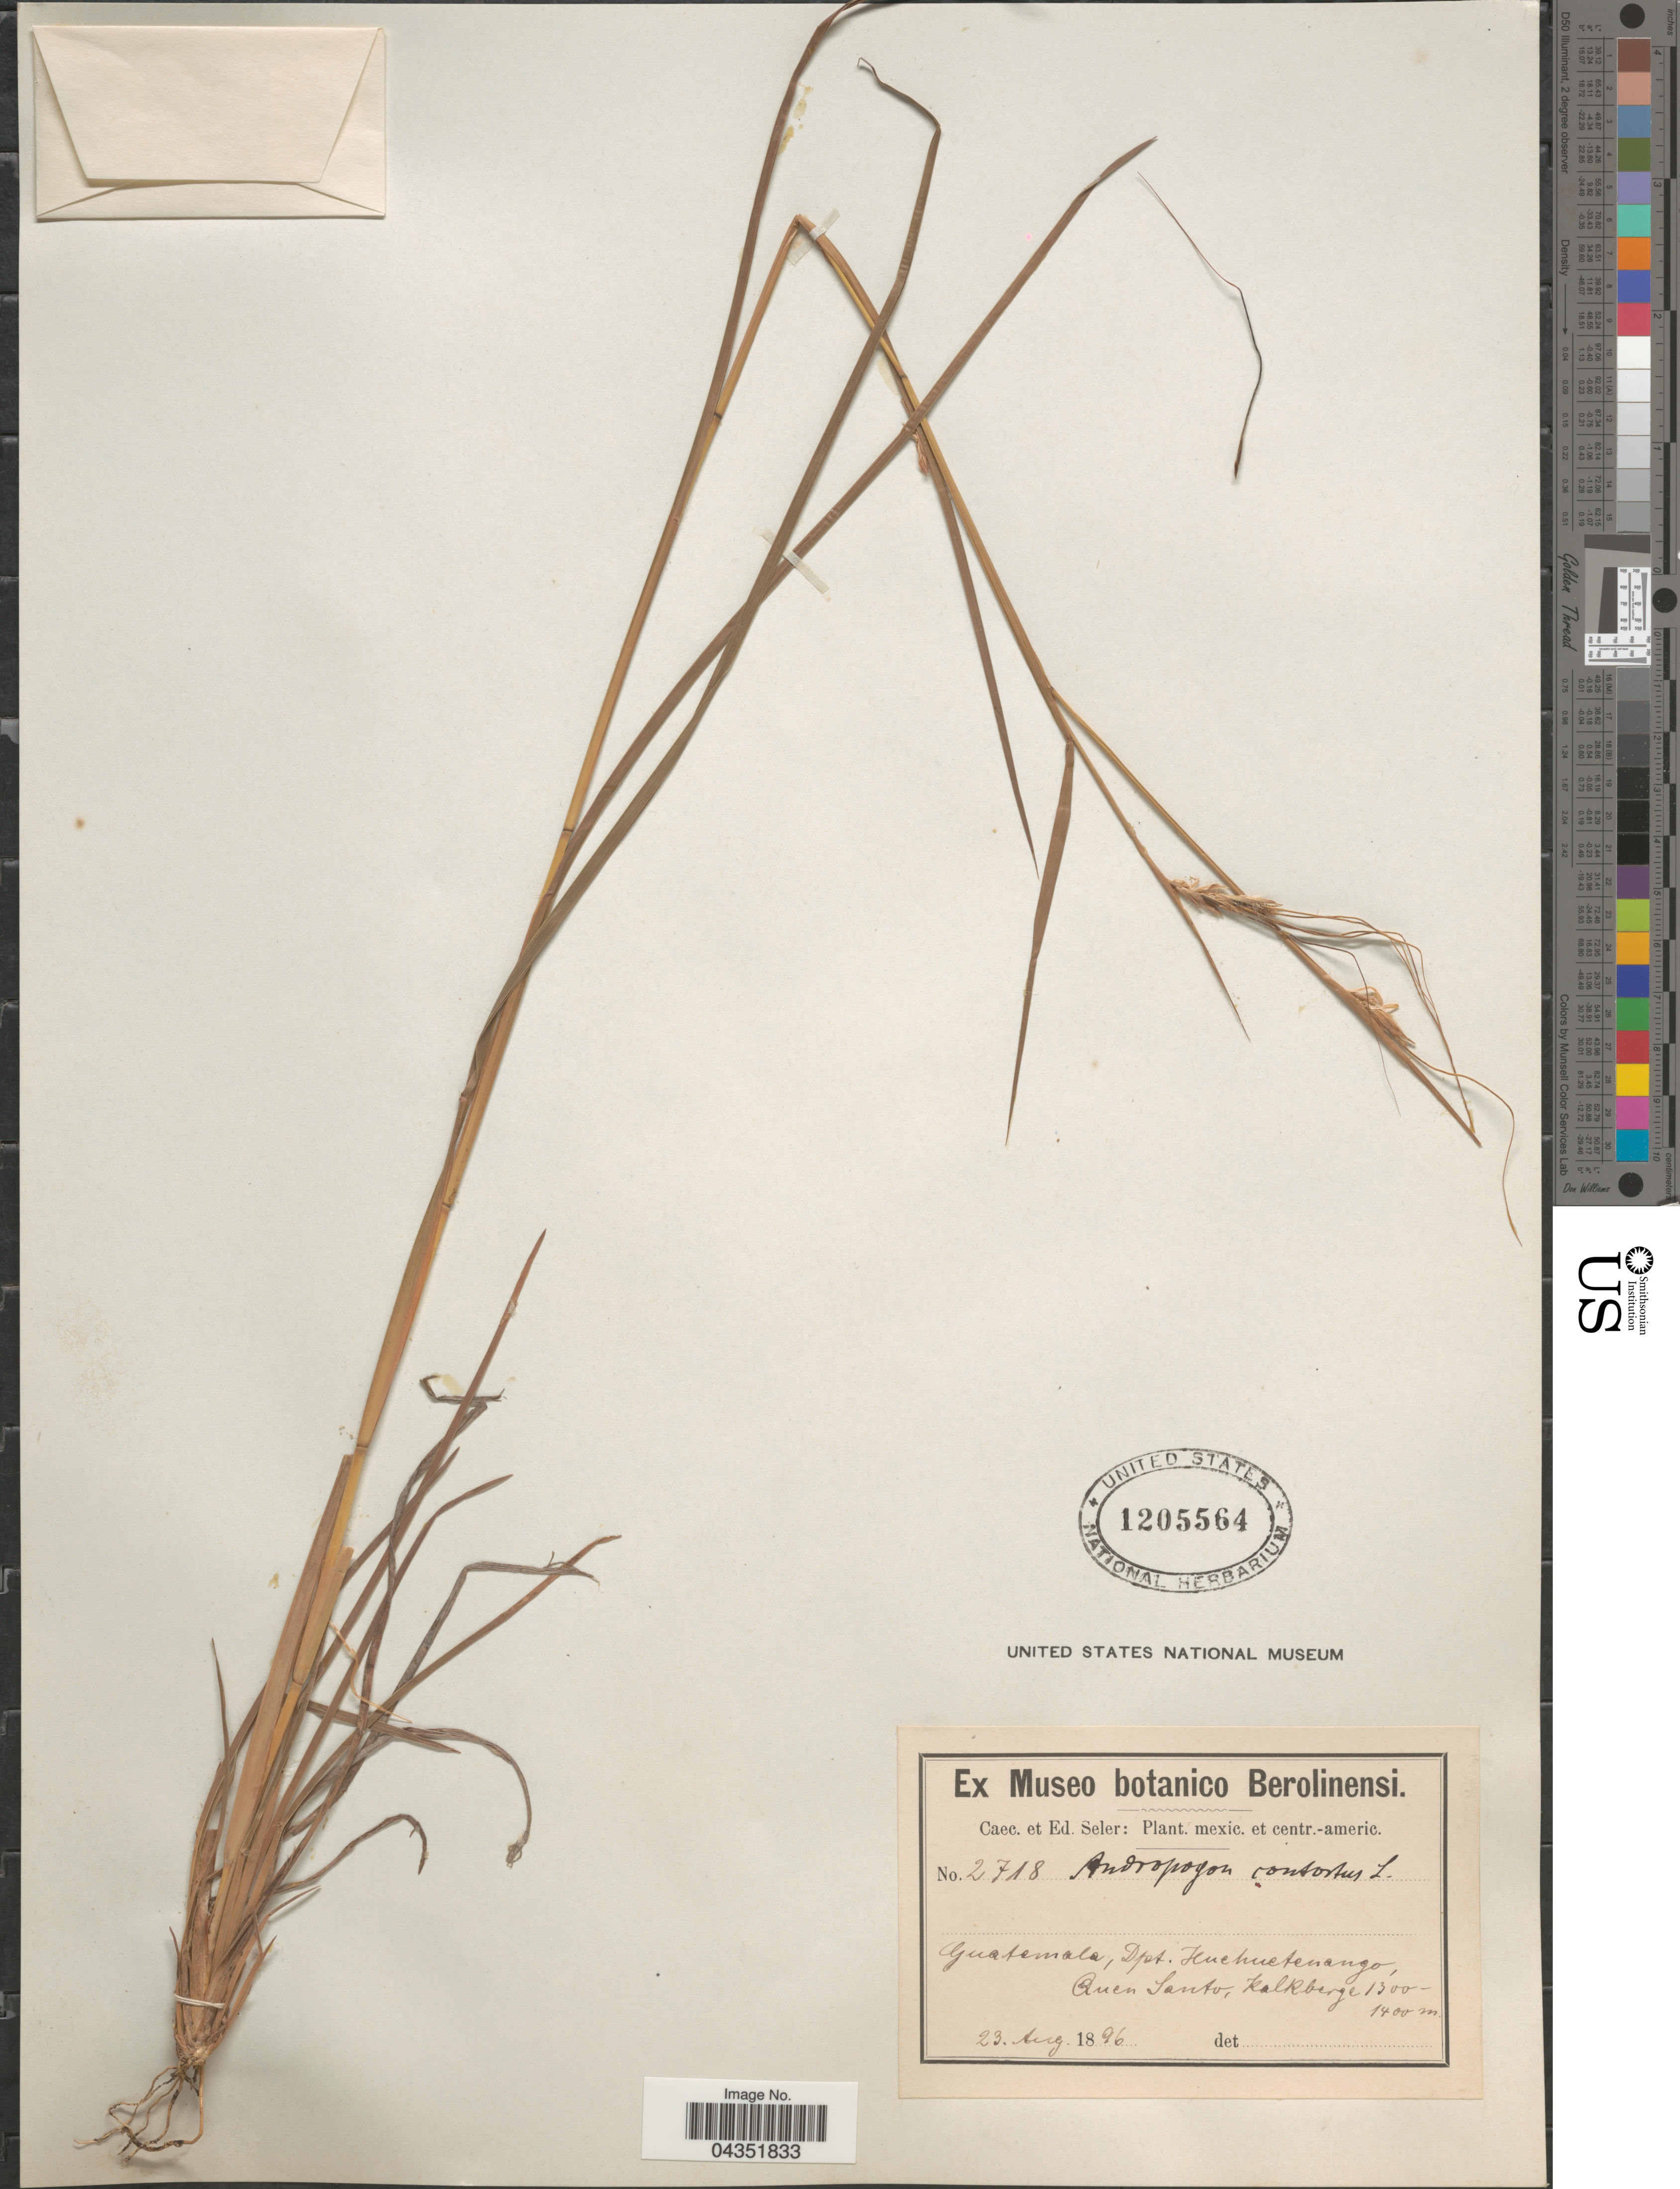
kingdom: Plantae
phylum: Tracheophyta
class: Liliopsida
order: Poales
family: Poaceae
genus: Heteropogon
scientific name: Heteropogon melanocarpus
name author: (Elliott) Benth.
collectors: C. Seler & E. G. Seler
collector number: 2718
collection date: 1896-08-23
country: Guatemala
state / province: Huehuetenango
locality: Mexic. et centr.-americ. Dpt. Huehuetenango, Quen Santo, Kalkberge.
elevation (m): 1300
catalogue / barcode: US 1205564